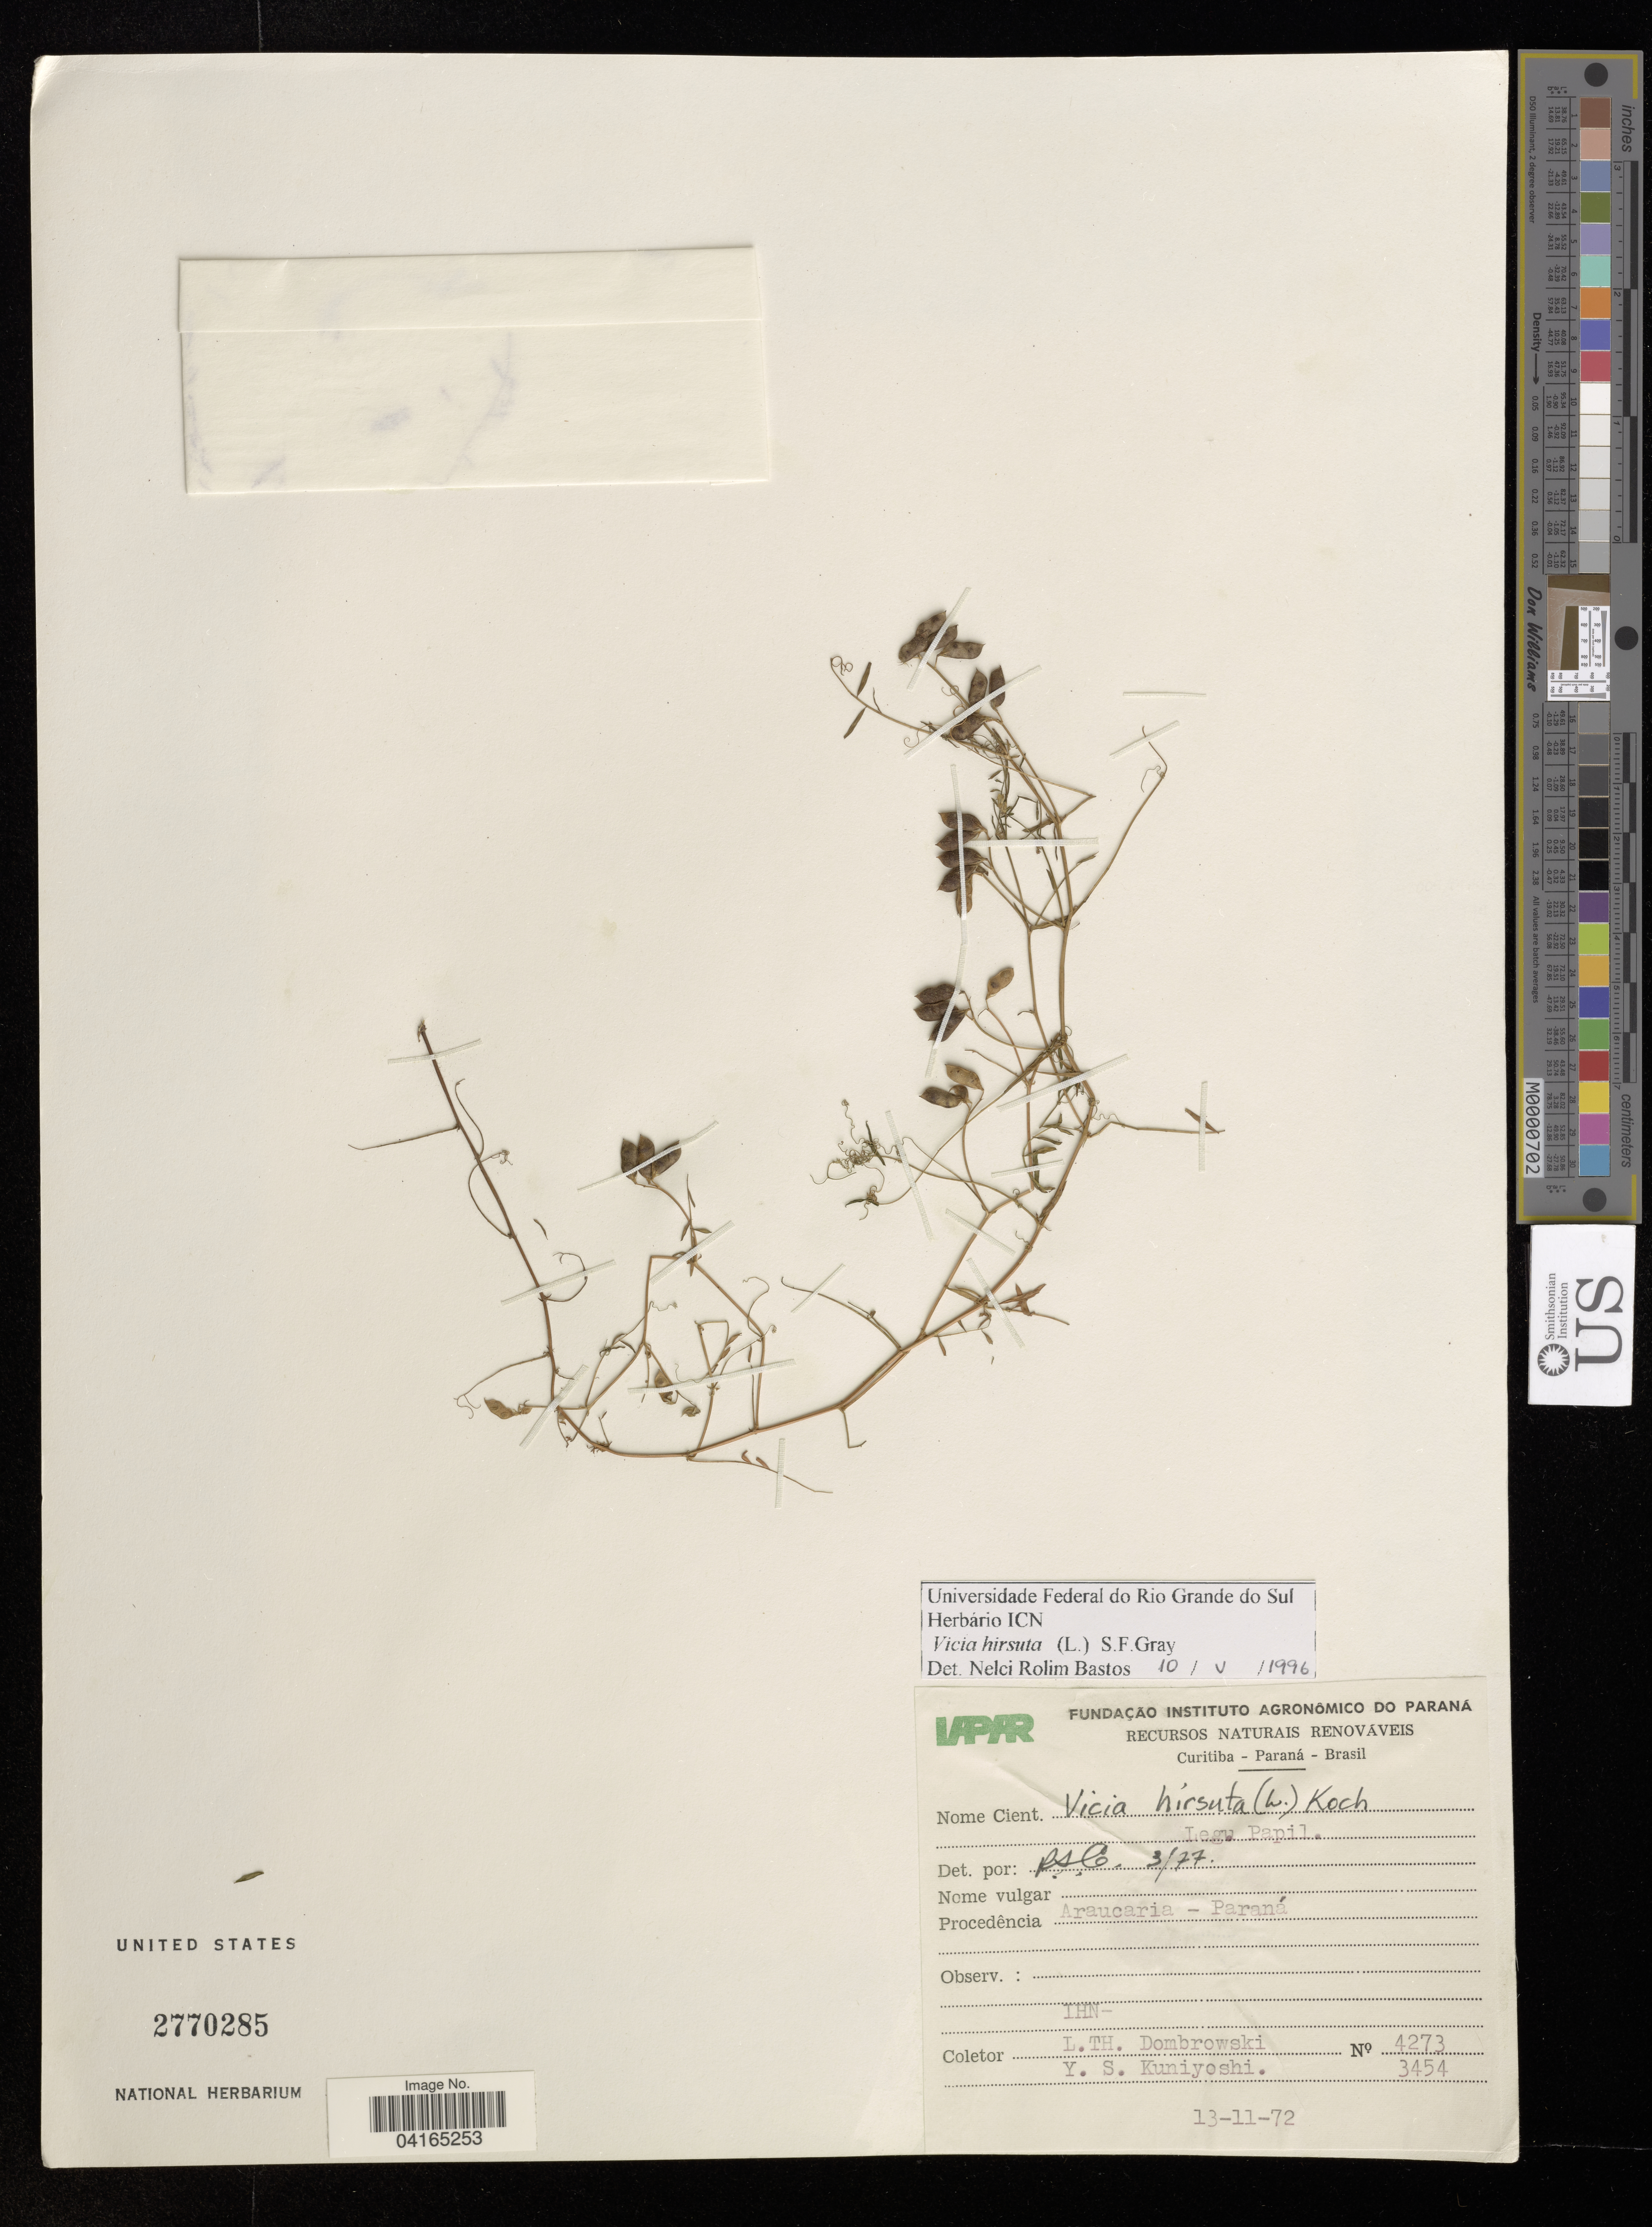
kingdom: Plantae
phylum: Tracheophyta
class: Magnoliopsida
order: Fabales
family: Fabaceae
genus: Vicia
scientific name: Vicia hirsuta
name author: (L.) A. Gray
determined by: Hechenleitner, Paulina, RBG Edinburgh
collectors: L. ThDombrowski & Y. S. Kuniyoshi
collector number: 4273 / 3454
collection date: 1972-11-13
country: Brazil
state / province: Paraná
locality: Procedência Araucaria - Paraná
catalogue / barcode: US 2770285